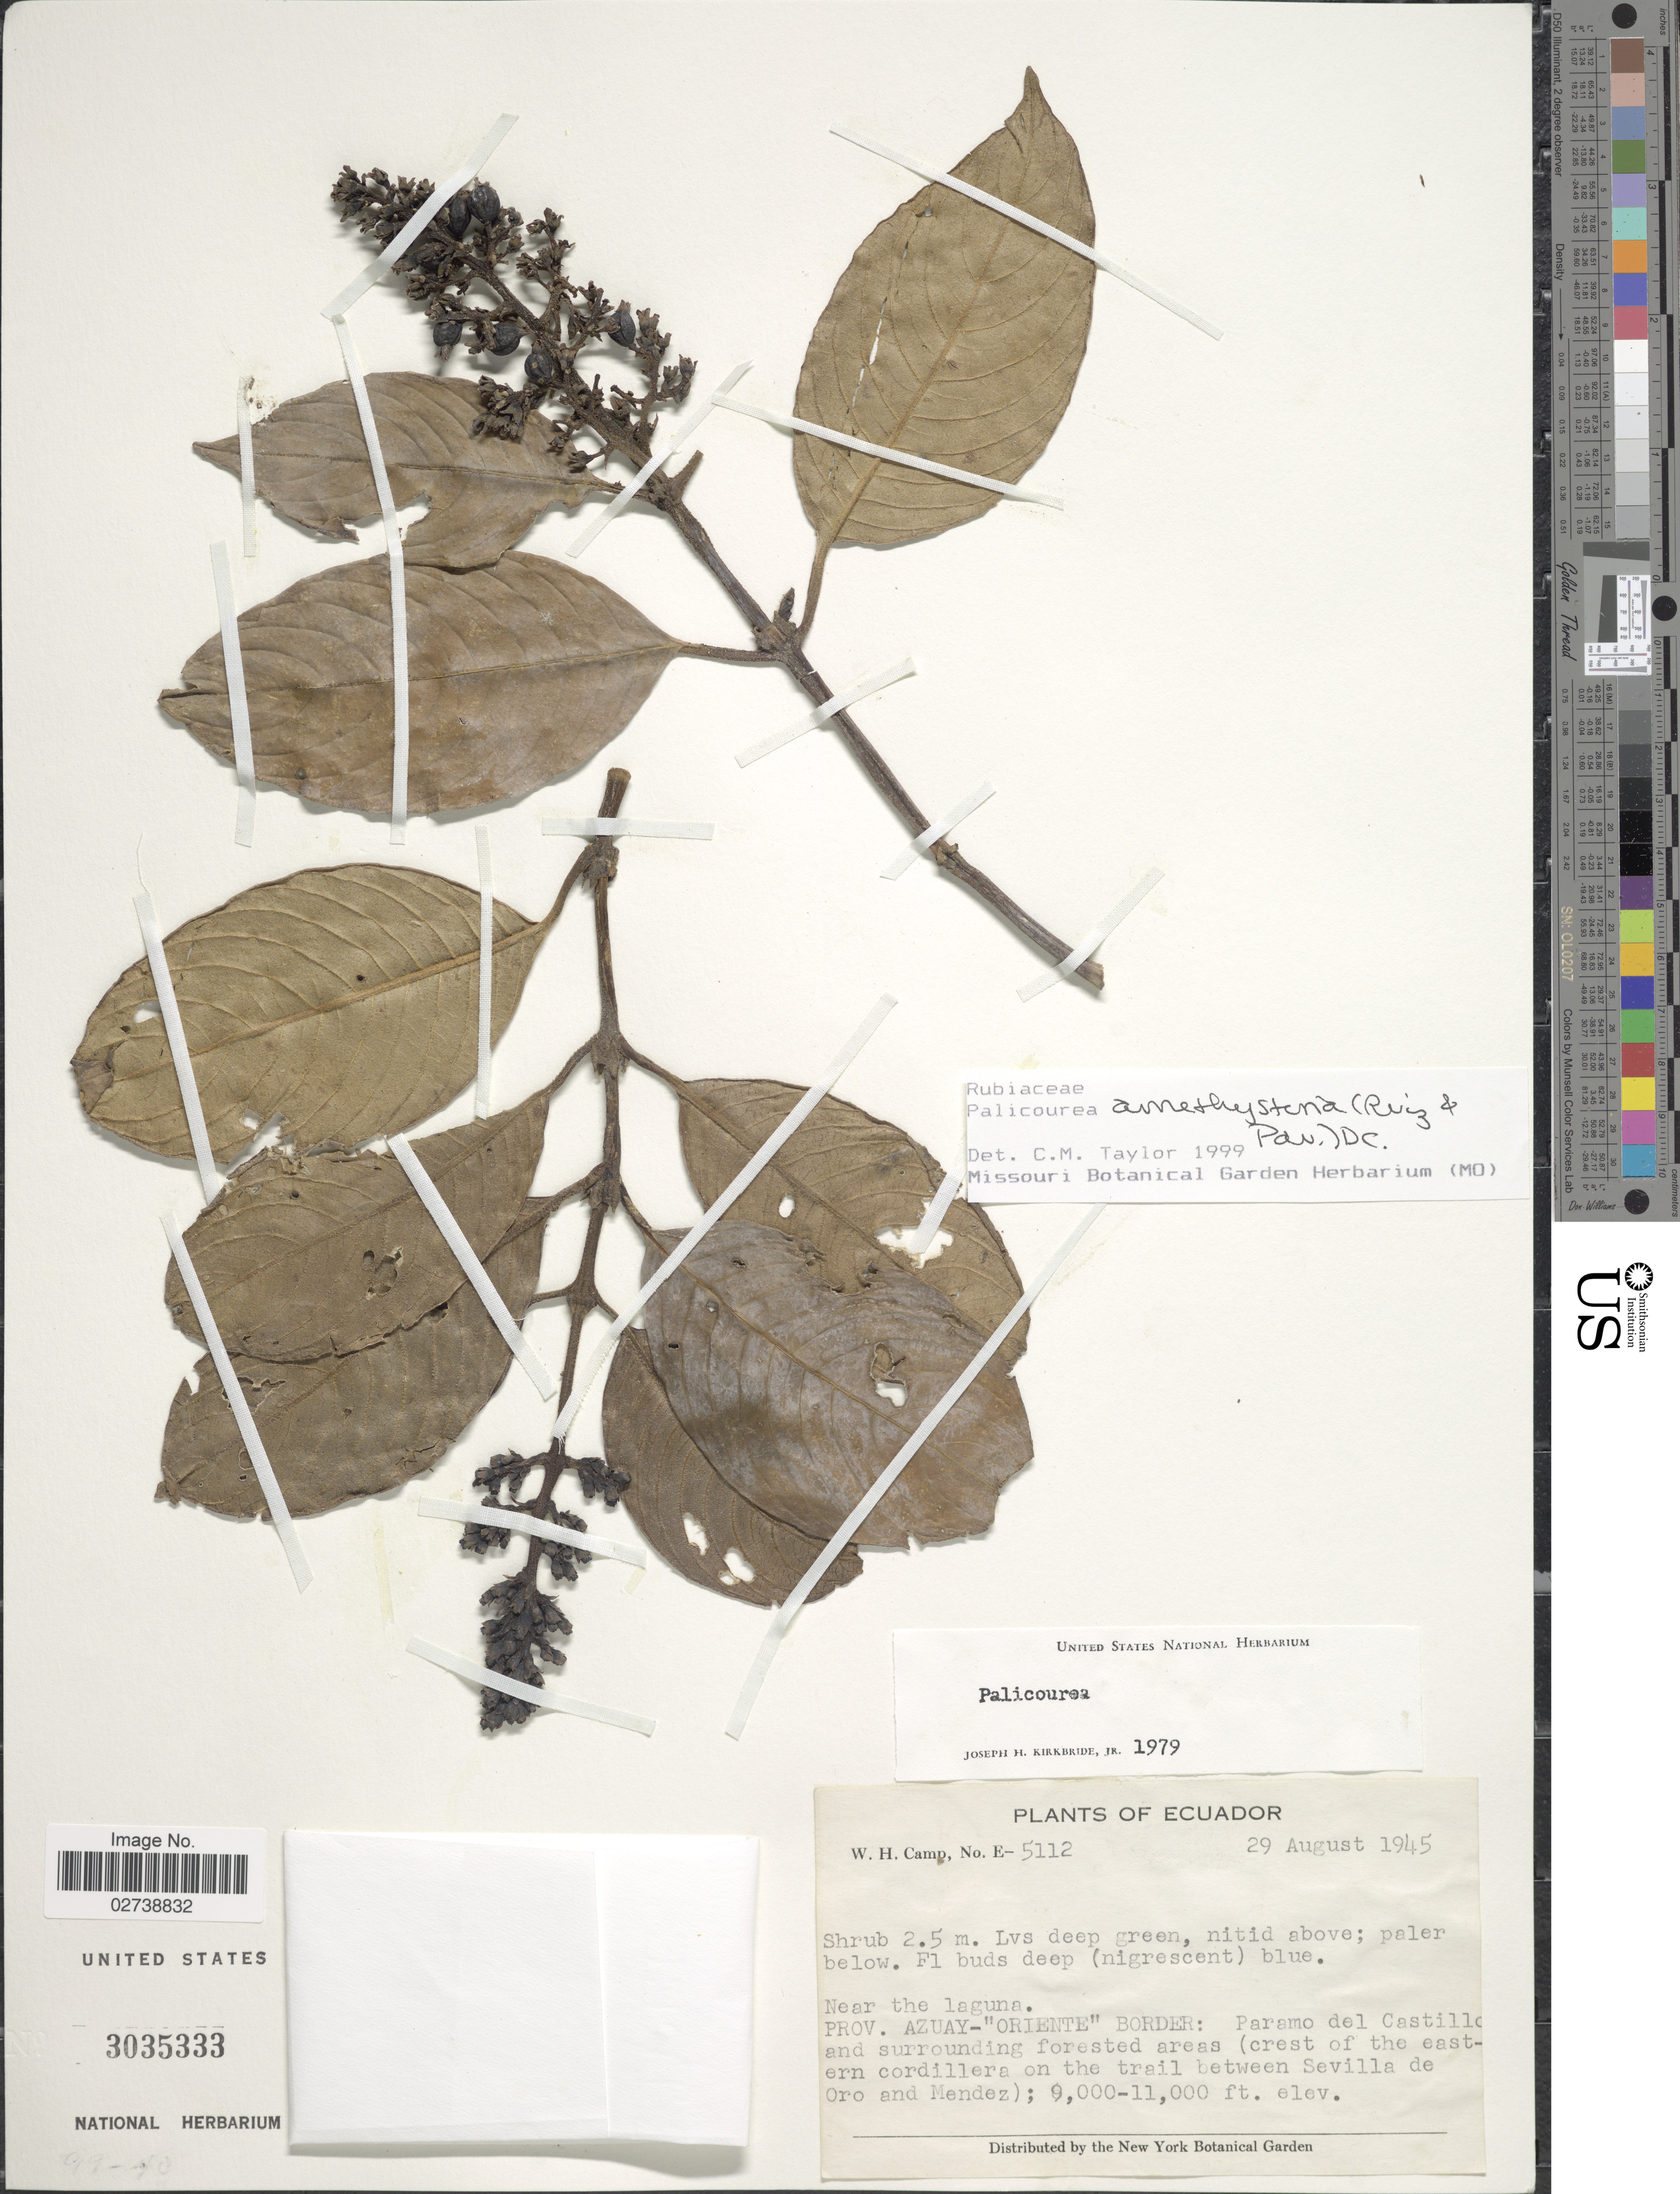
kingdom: Plantae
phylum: Tracheophyta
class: Magnoliopsida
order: Gentianales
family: Rubiaceae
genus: Palicourea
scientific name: Palicourea amethystina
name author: (Ruiz & Pav.) DC.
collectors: W. H. Camp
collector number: E-5112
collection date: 1945-08-29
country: Ecuador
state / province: Azuay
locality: Near the Laguna, 'Oriente' Border: Paramo del Castillo and surrounding forested areas (crest of the eastern cordillera on the trail between Sevilla de Oro and Mendez)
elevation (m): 2743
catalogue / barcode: US 3035333